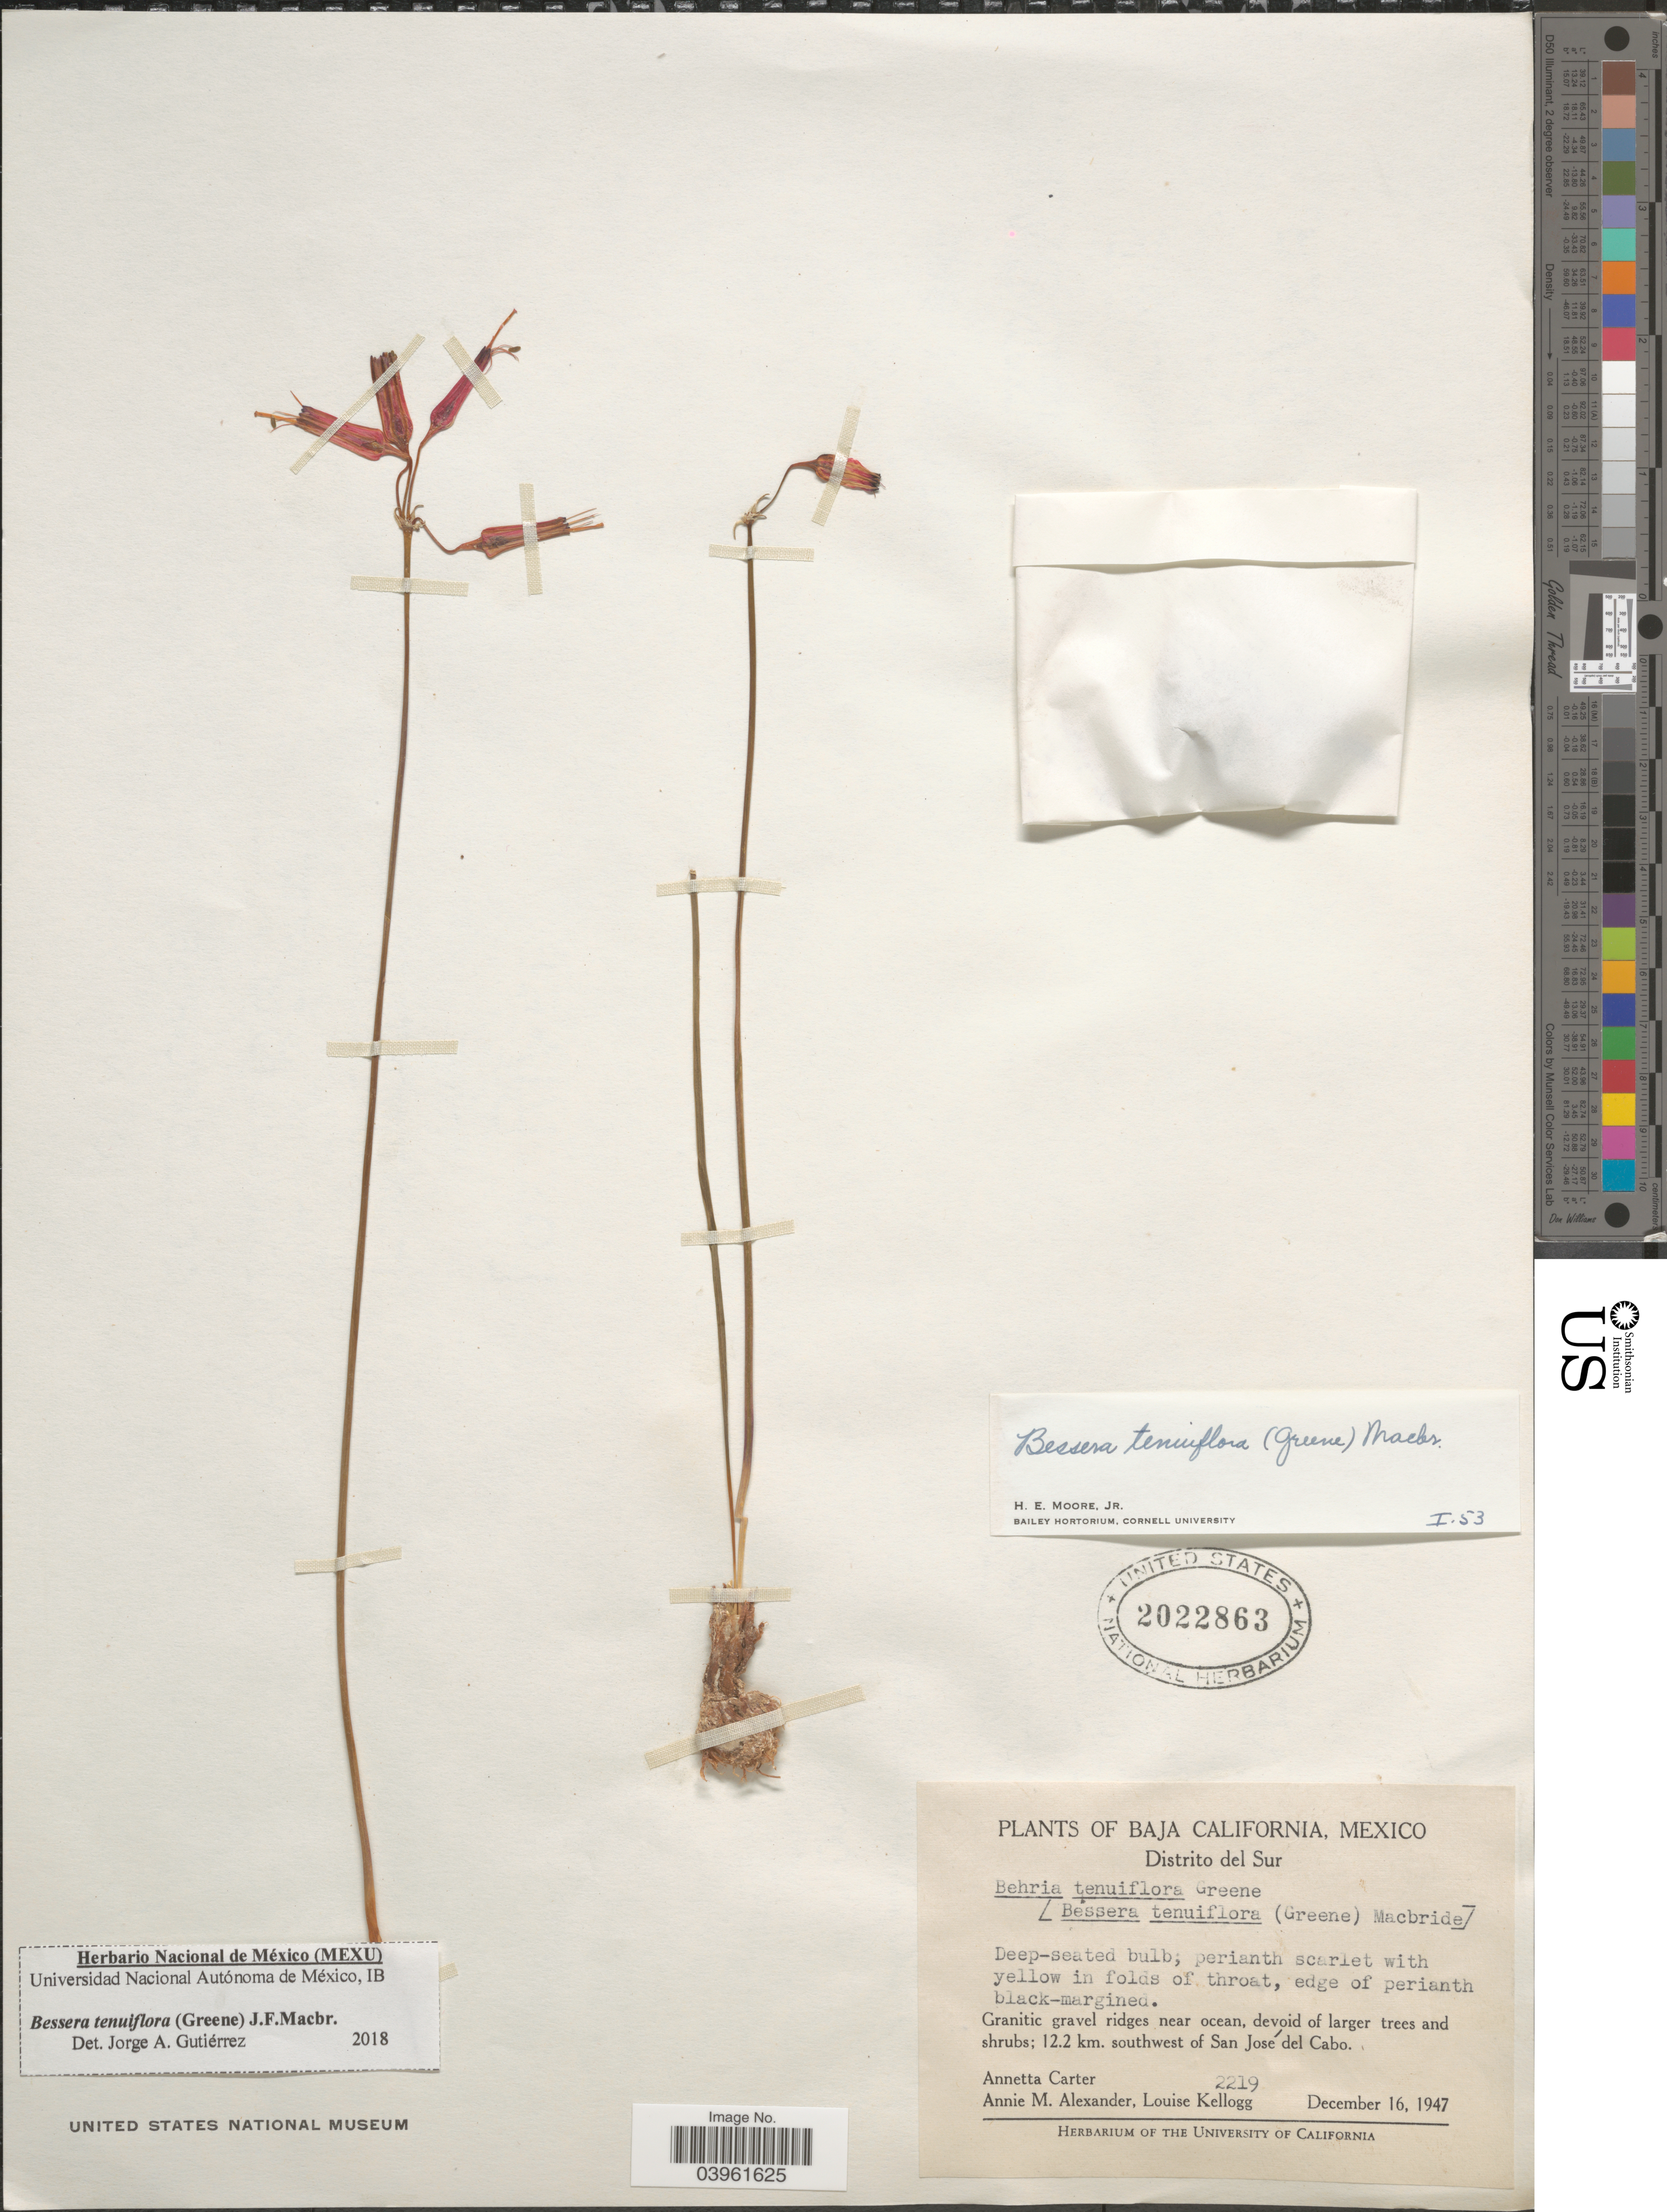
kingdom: Plantae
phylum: Tracheophyta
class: Liliopsida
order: Asparagales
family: Asparagaceae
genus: Bessera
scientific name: Bessera tenuiflora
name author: (Greene) J.F. Macbr.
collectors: A. Carter, A. M. Alexander & L. Kellogg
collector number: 2219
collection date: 1947-12-16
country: Mexico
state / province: Baja California Sur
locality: Baja California, Distrito del Sur. 12.2 km. southwest of San José del Cabo.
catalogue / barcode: US 2022863